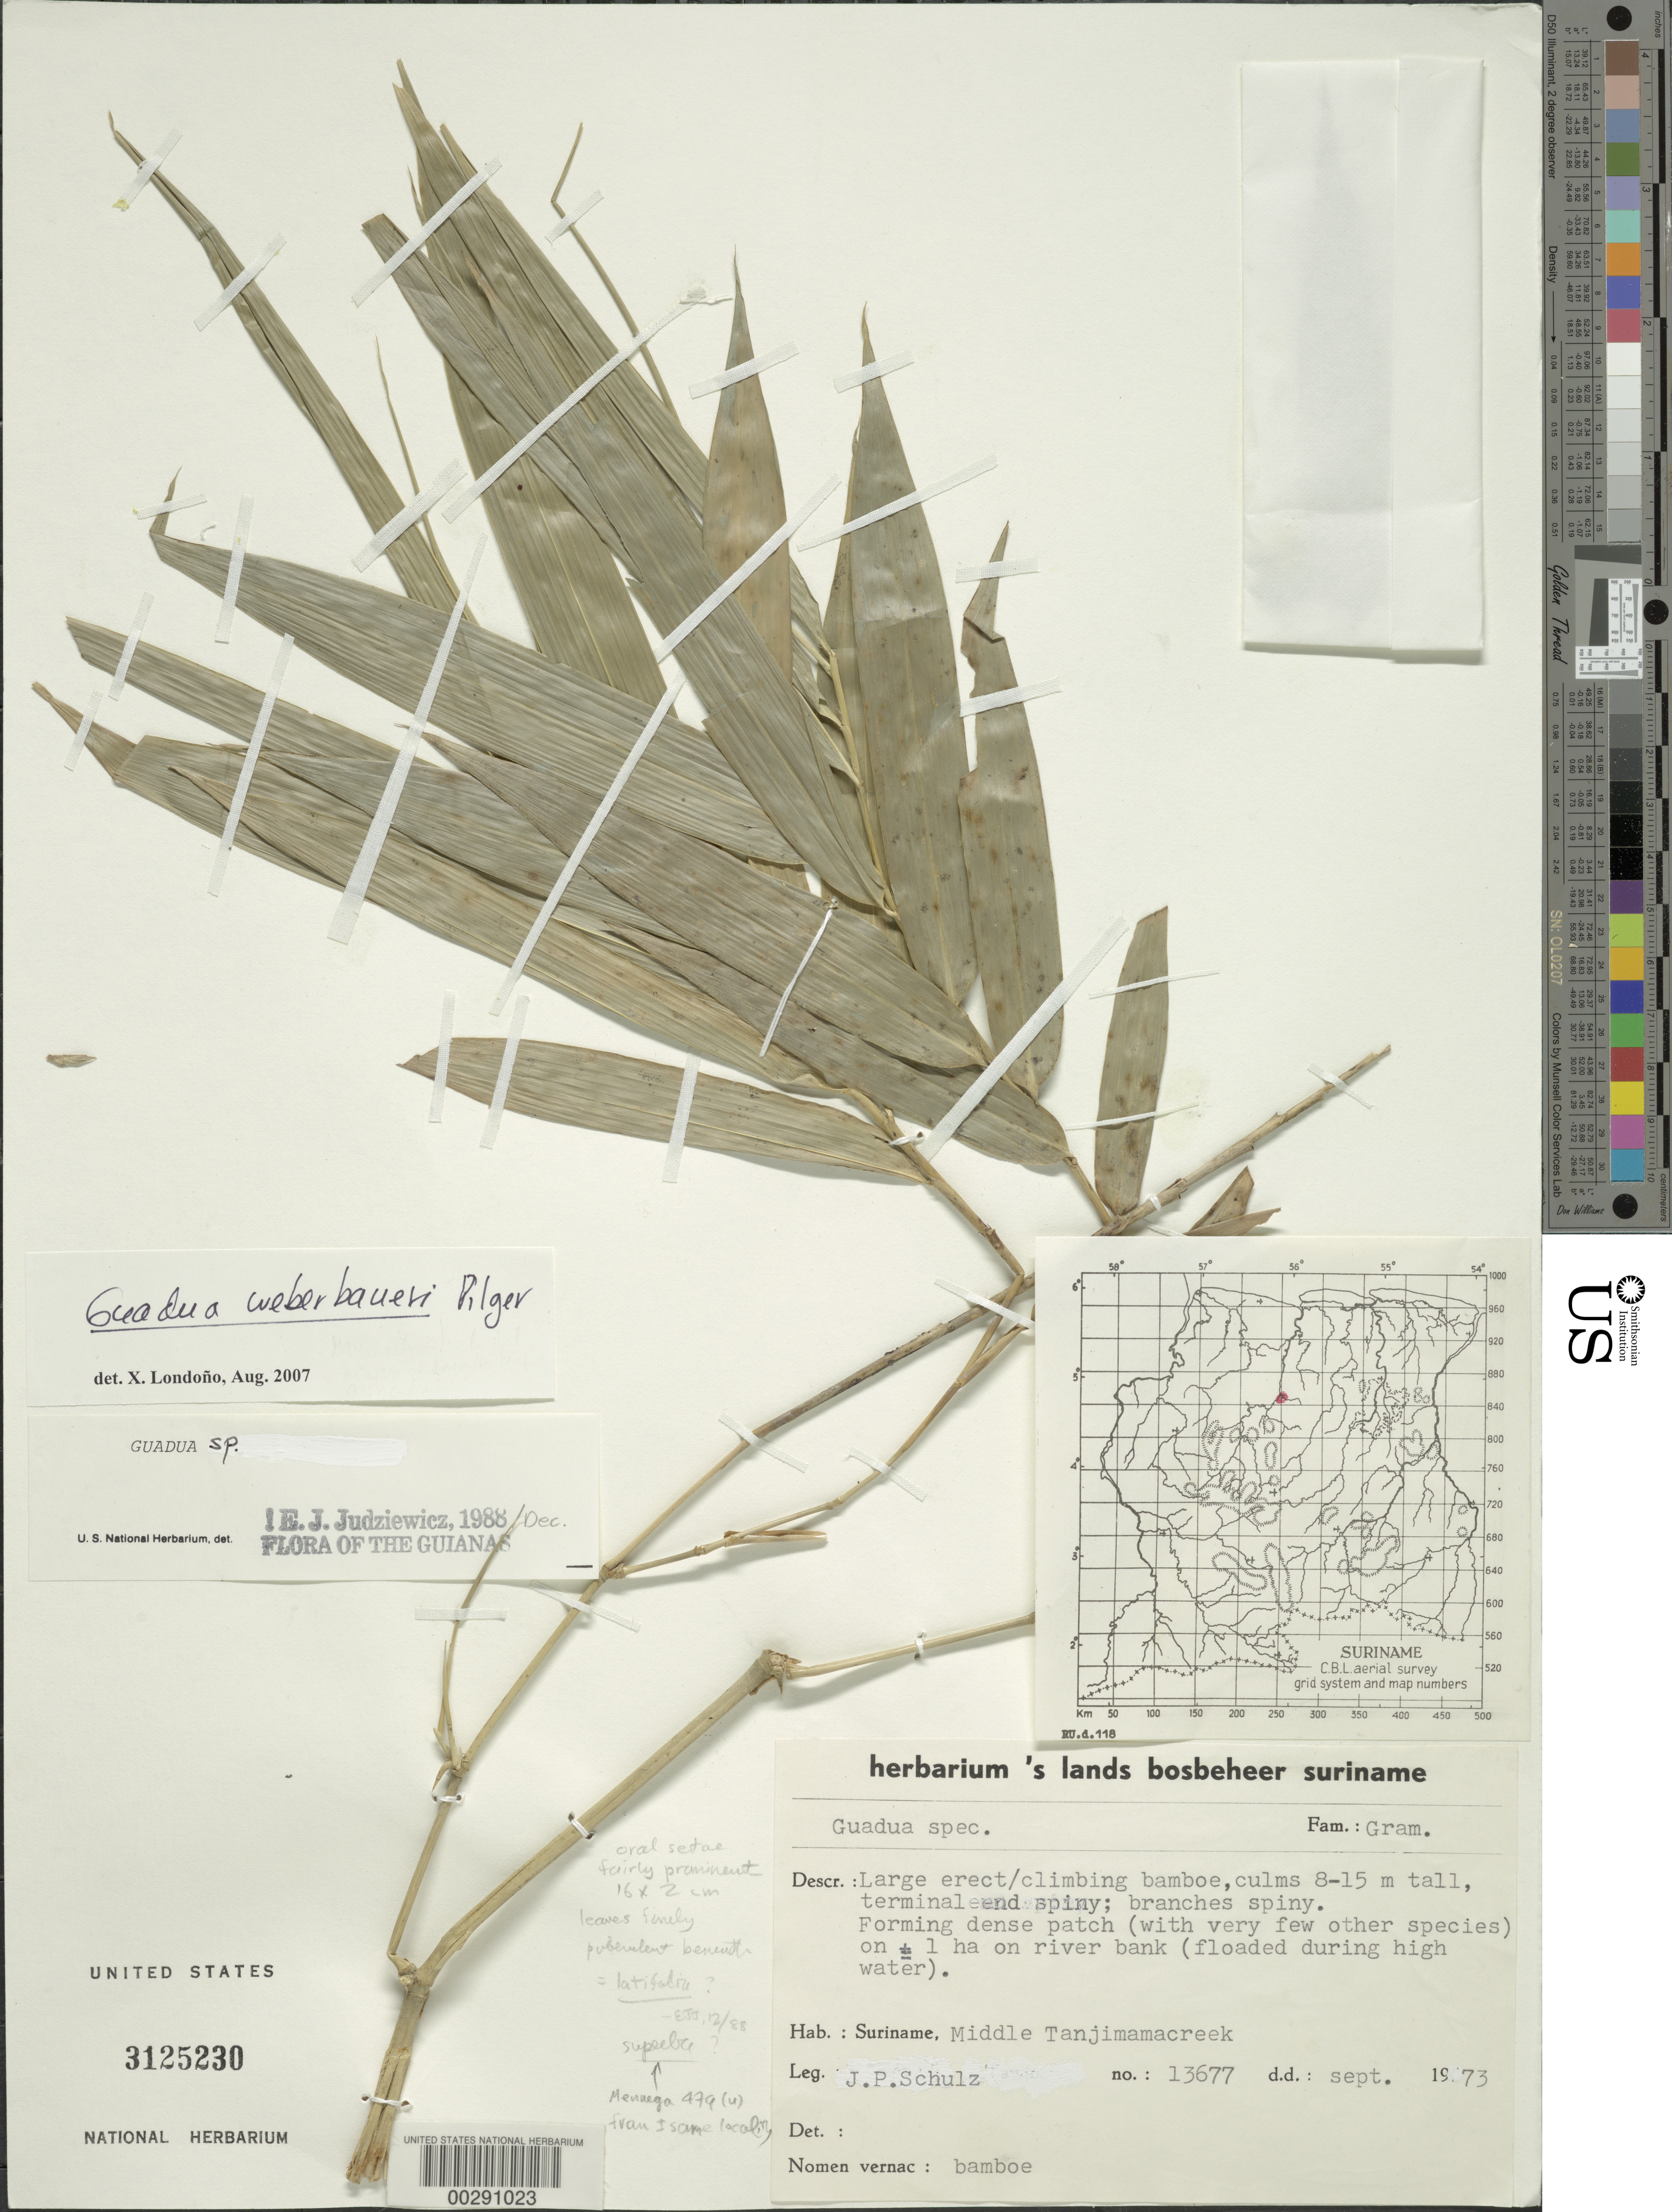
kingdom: Plantae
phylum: Tracheophyta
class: Liliopsida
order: Poales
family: Poaceae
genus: Guadua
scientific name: Guadua weberbaueri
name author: Pilg.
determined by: Londoño, X., (TULV), Jardin Botanico "Juan Maria Cespedes"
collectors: J. P. Schulz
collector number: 13677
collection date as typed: Sep 1977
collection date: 1977-09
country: Suriname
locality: Middle tanjimamacreek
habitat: River bank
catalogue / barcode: US 3125230